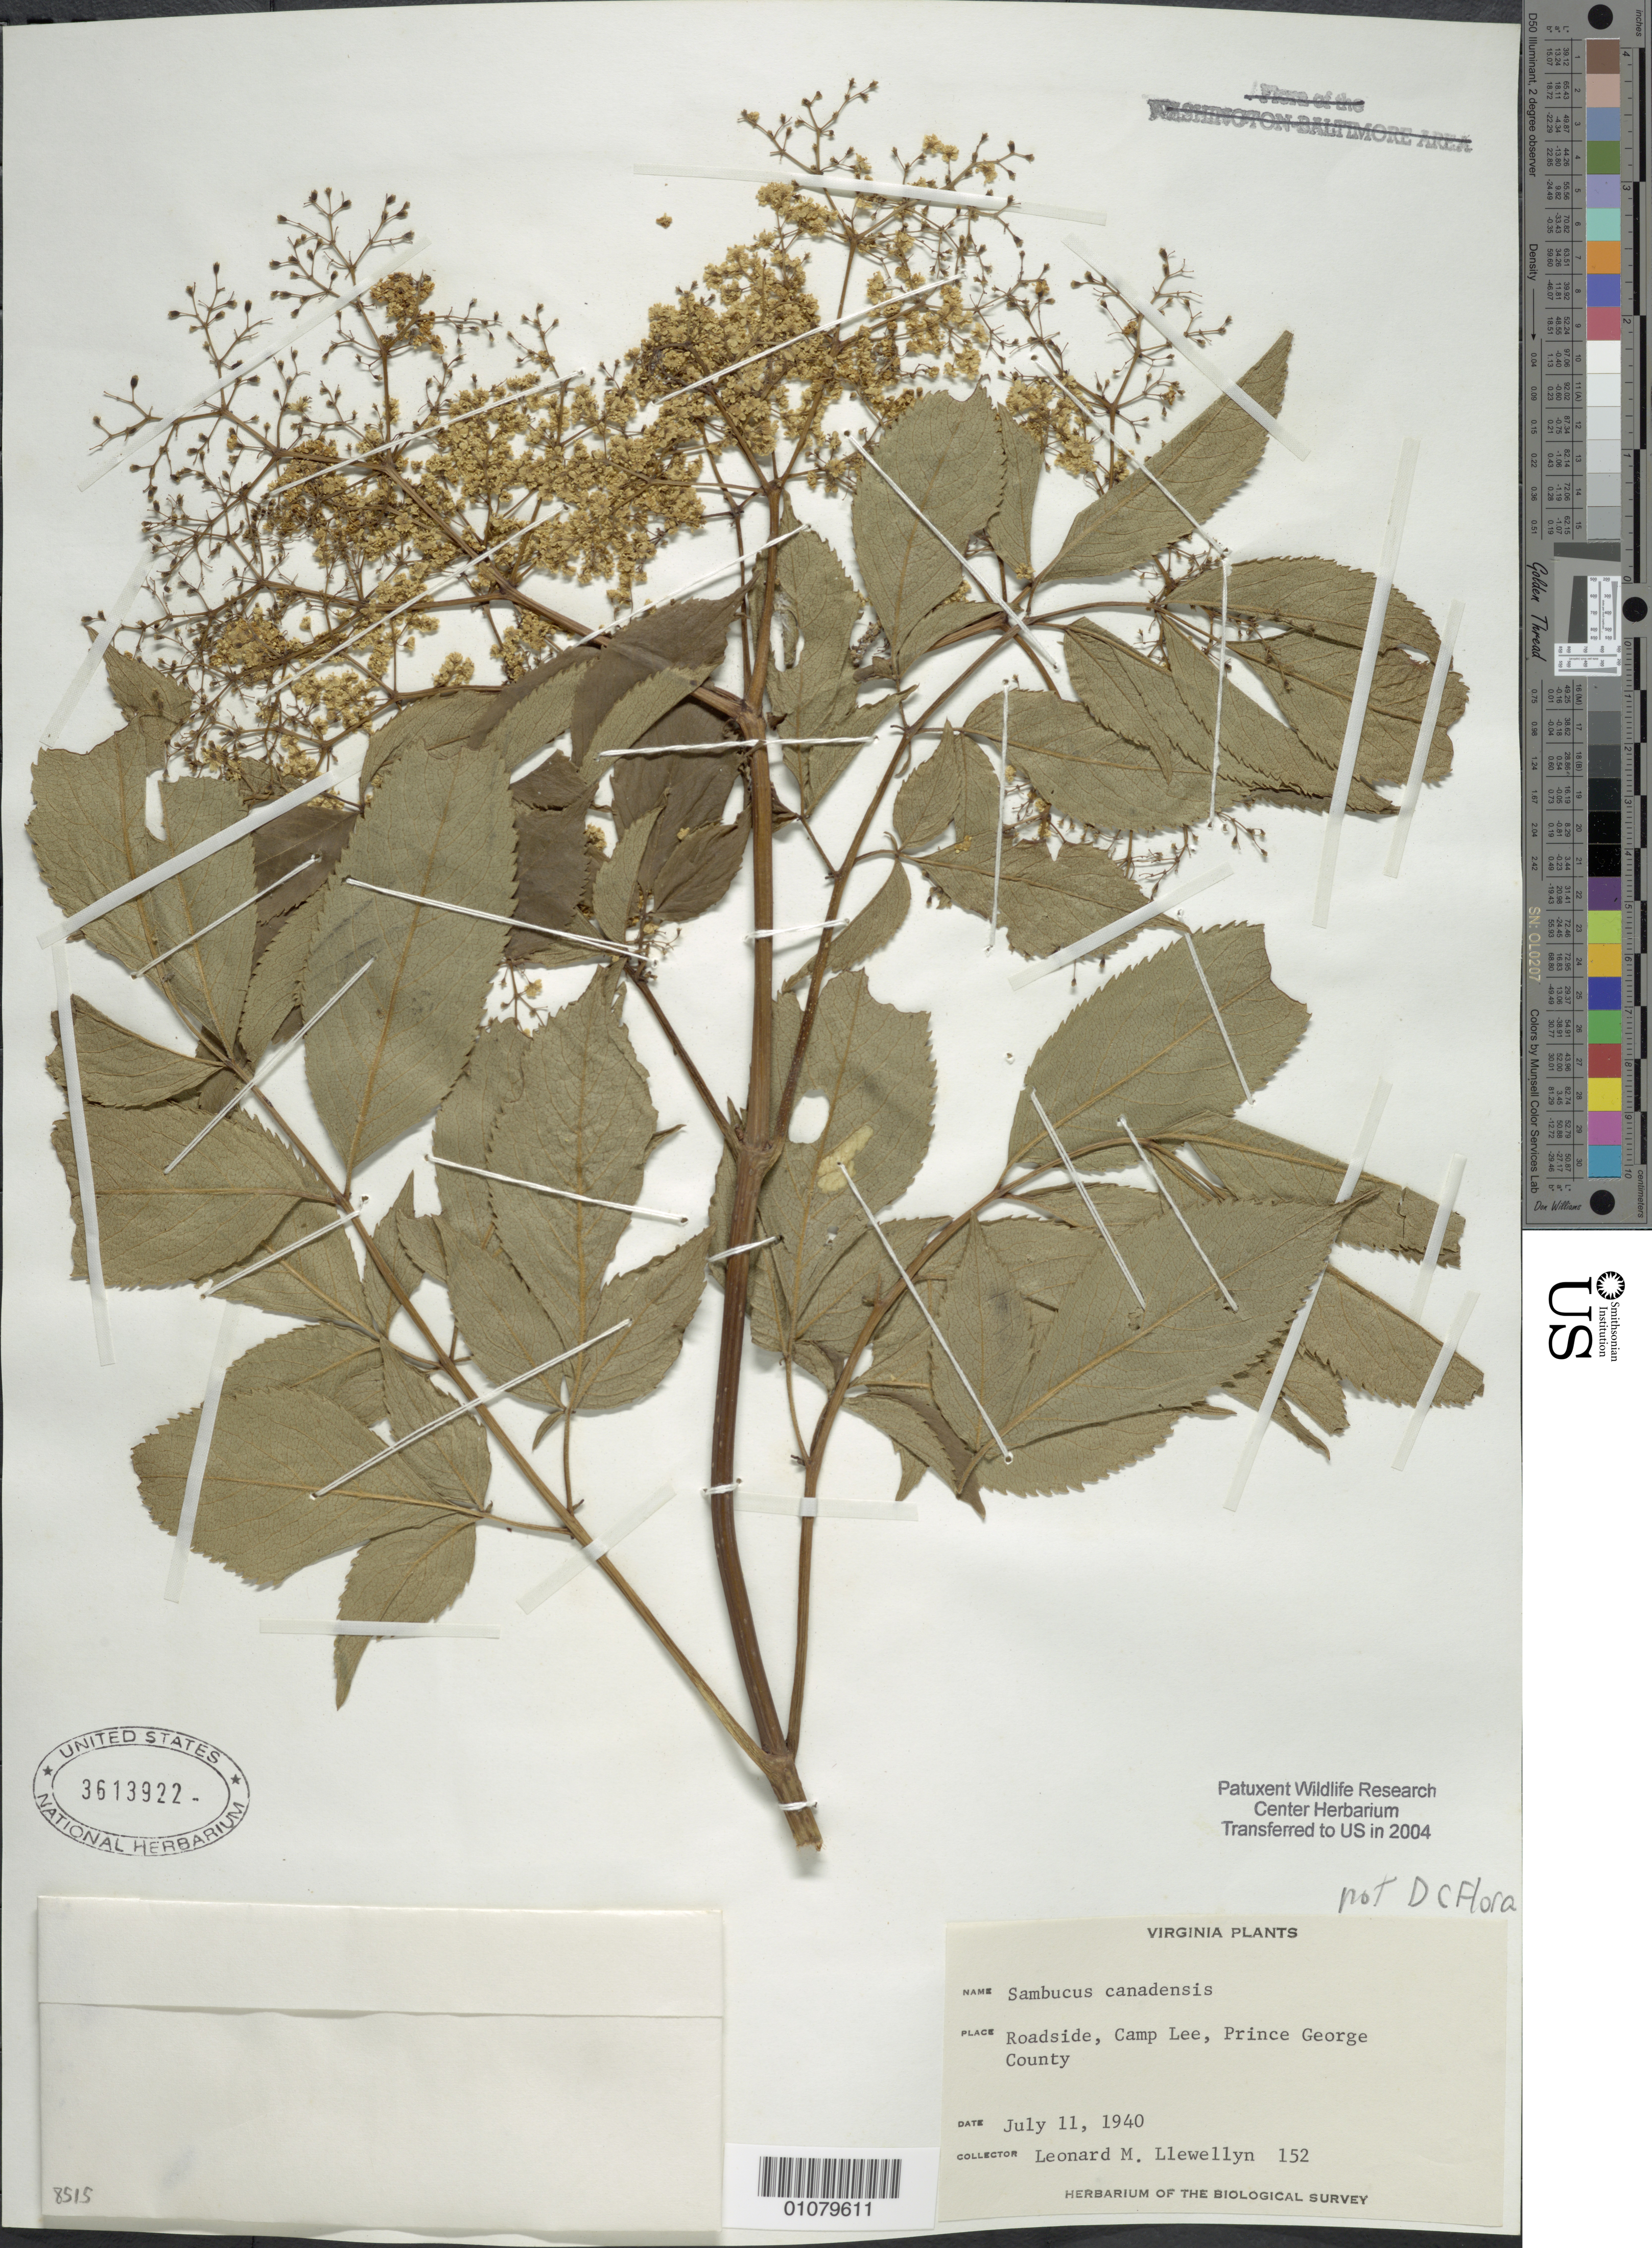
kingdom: Plantae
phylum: Tracheophyta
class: Magnoliopsida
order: Dipsacales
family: Viburnaceae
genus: Sambucus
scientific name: Sambucus canadensis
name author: L.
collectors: L. Llewellyn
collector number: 152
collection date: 1940-07-11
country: United States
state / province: Maryland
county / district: Prince George's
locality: Camp Lee.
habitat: Roadside.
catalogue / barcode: US 3613922